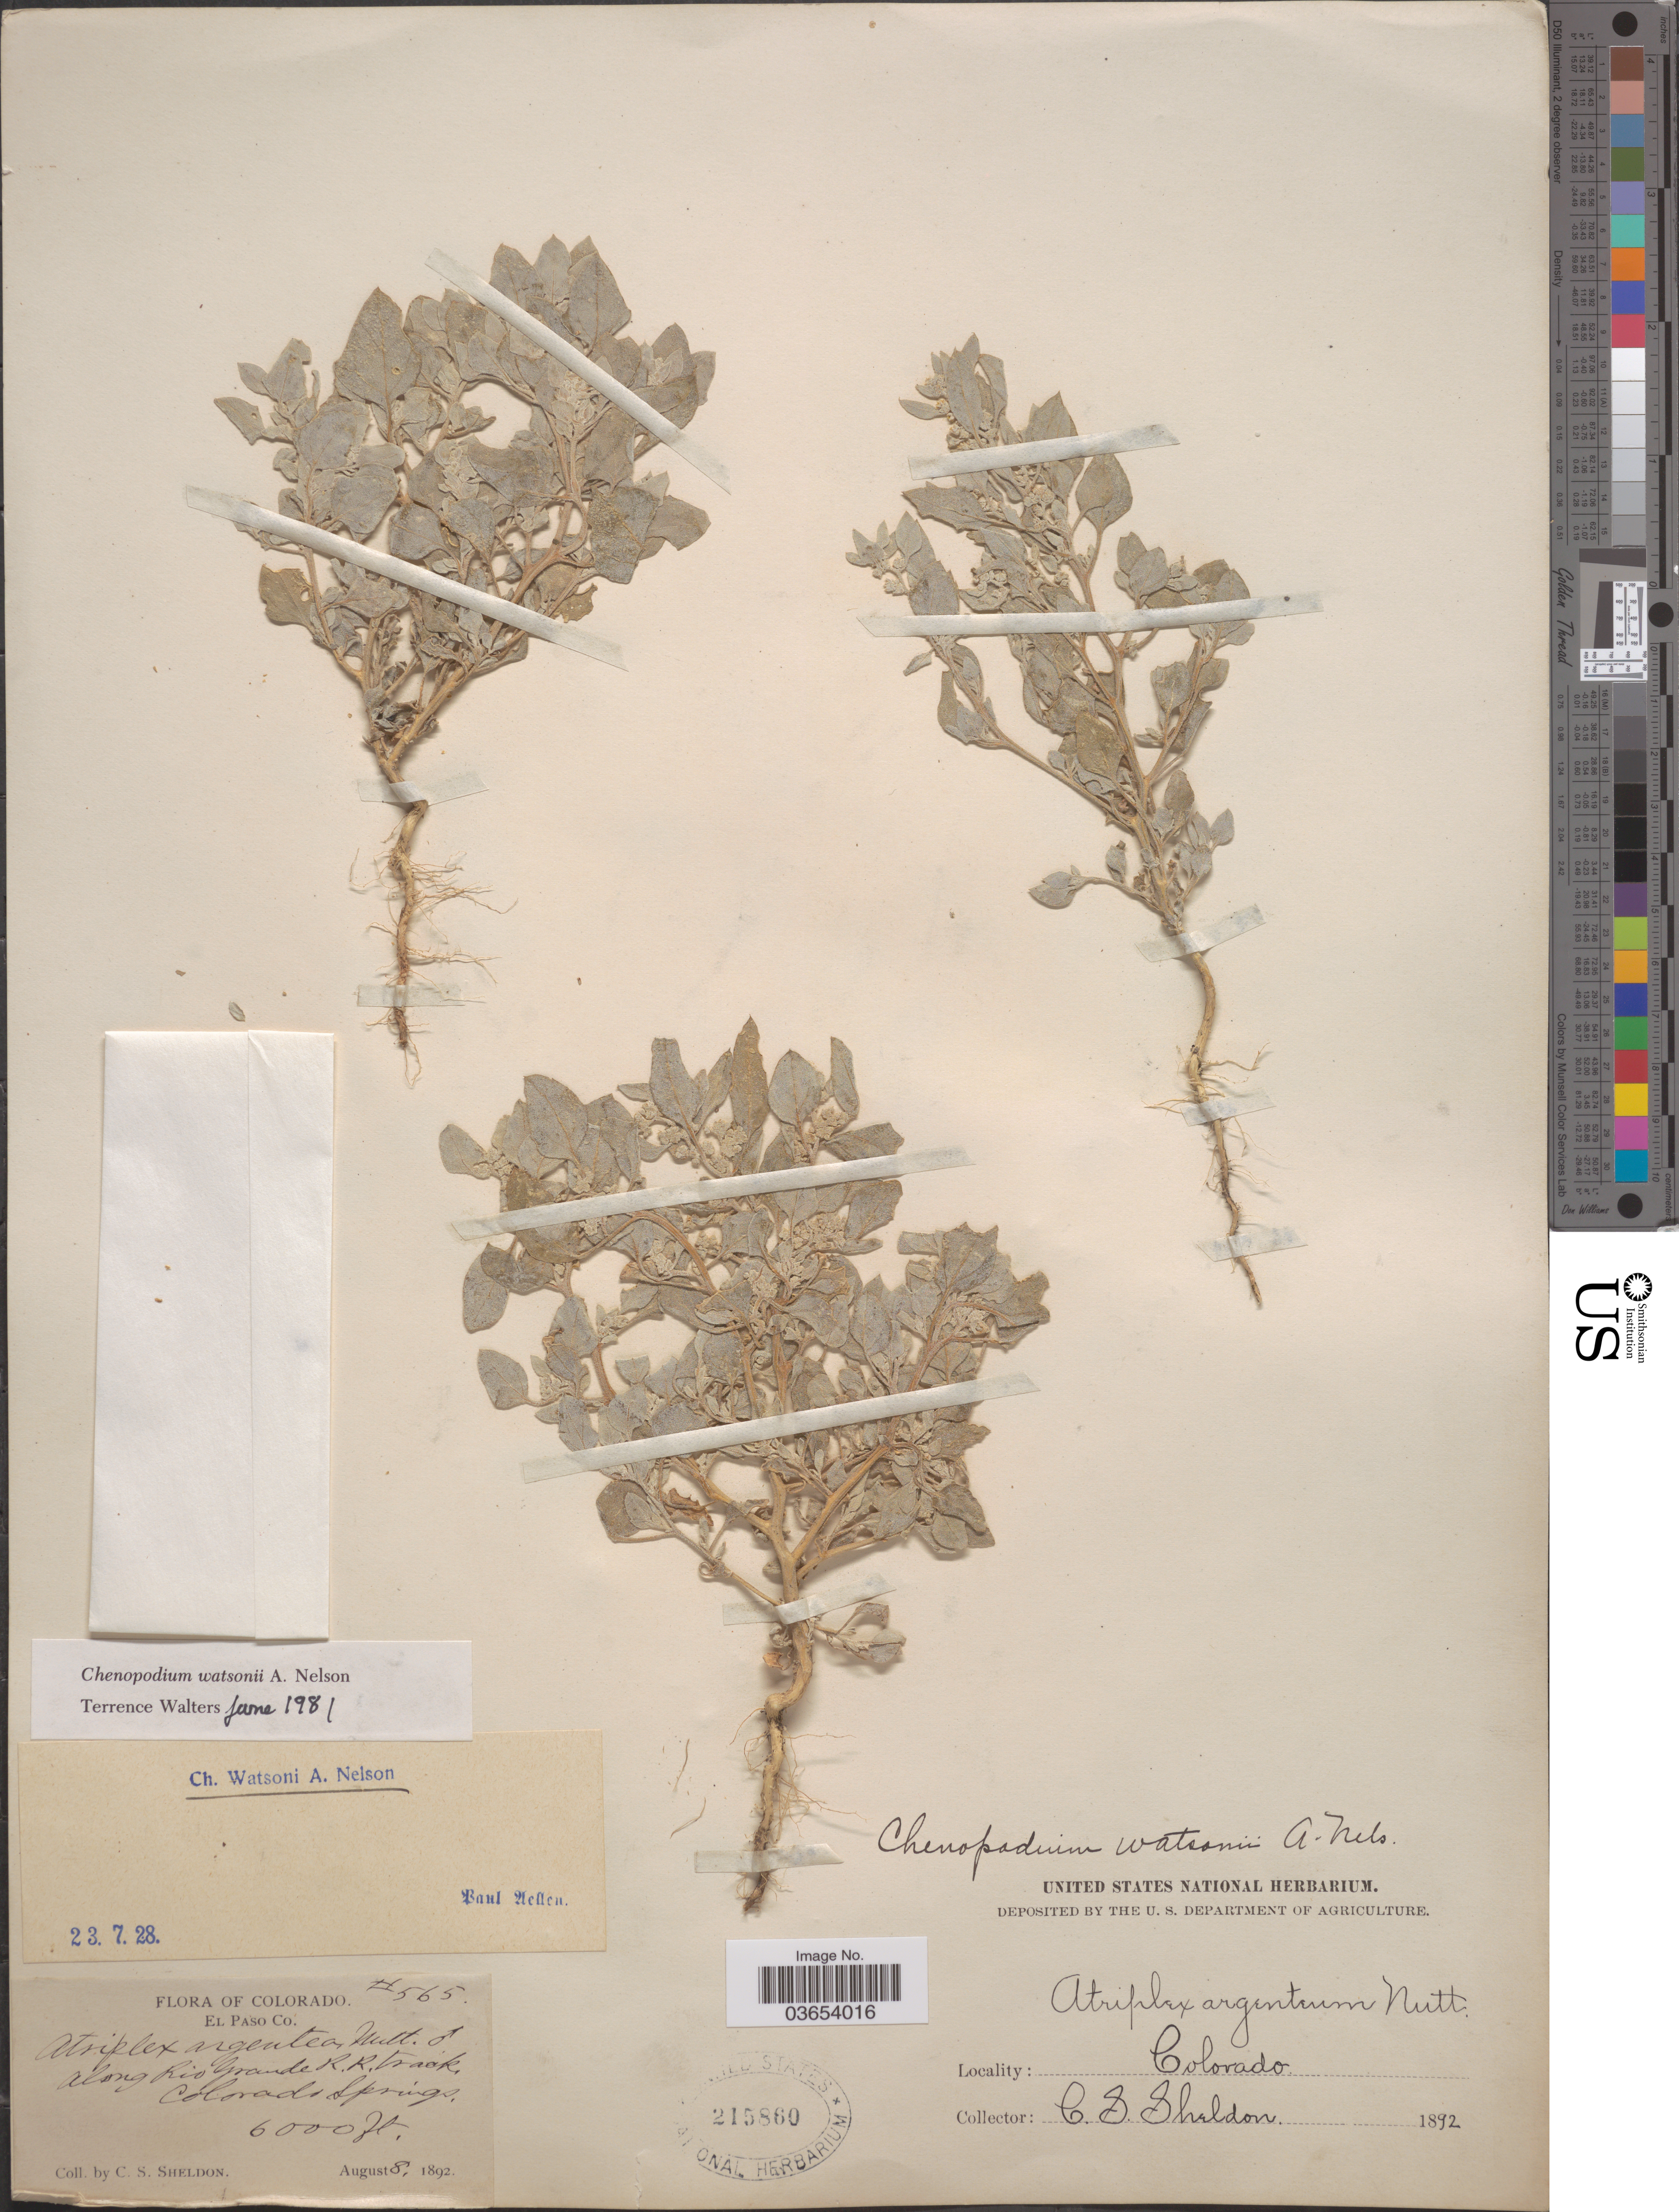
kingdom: Plantae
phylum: Tracheophyta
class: Magnoliopsida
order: Caryophyllales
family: Amaranthaceae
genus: Chenopodium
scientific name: Chenopodium watsonii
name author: A. Nelson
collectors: C. S. Sheldon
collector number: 565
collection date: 1892-08-08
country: United States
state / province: Colorado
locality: El Paso Co. Along Rio Grande R.R. track, Colorado Springs.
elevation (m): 1829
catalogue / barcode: US 215860